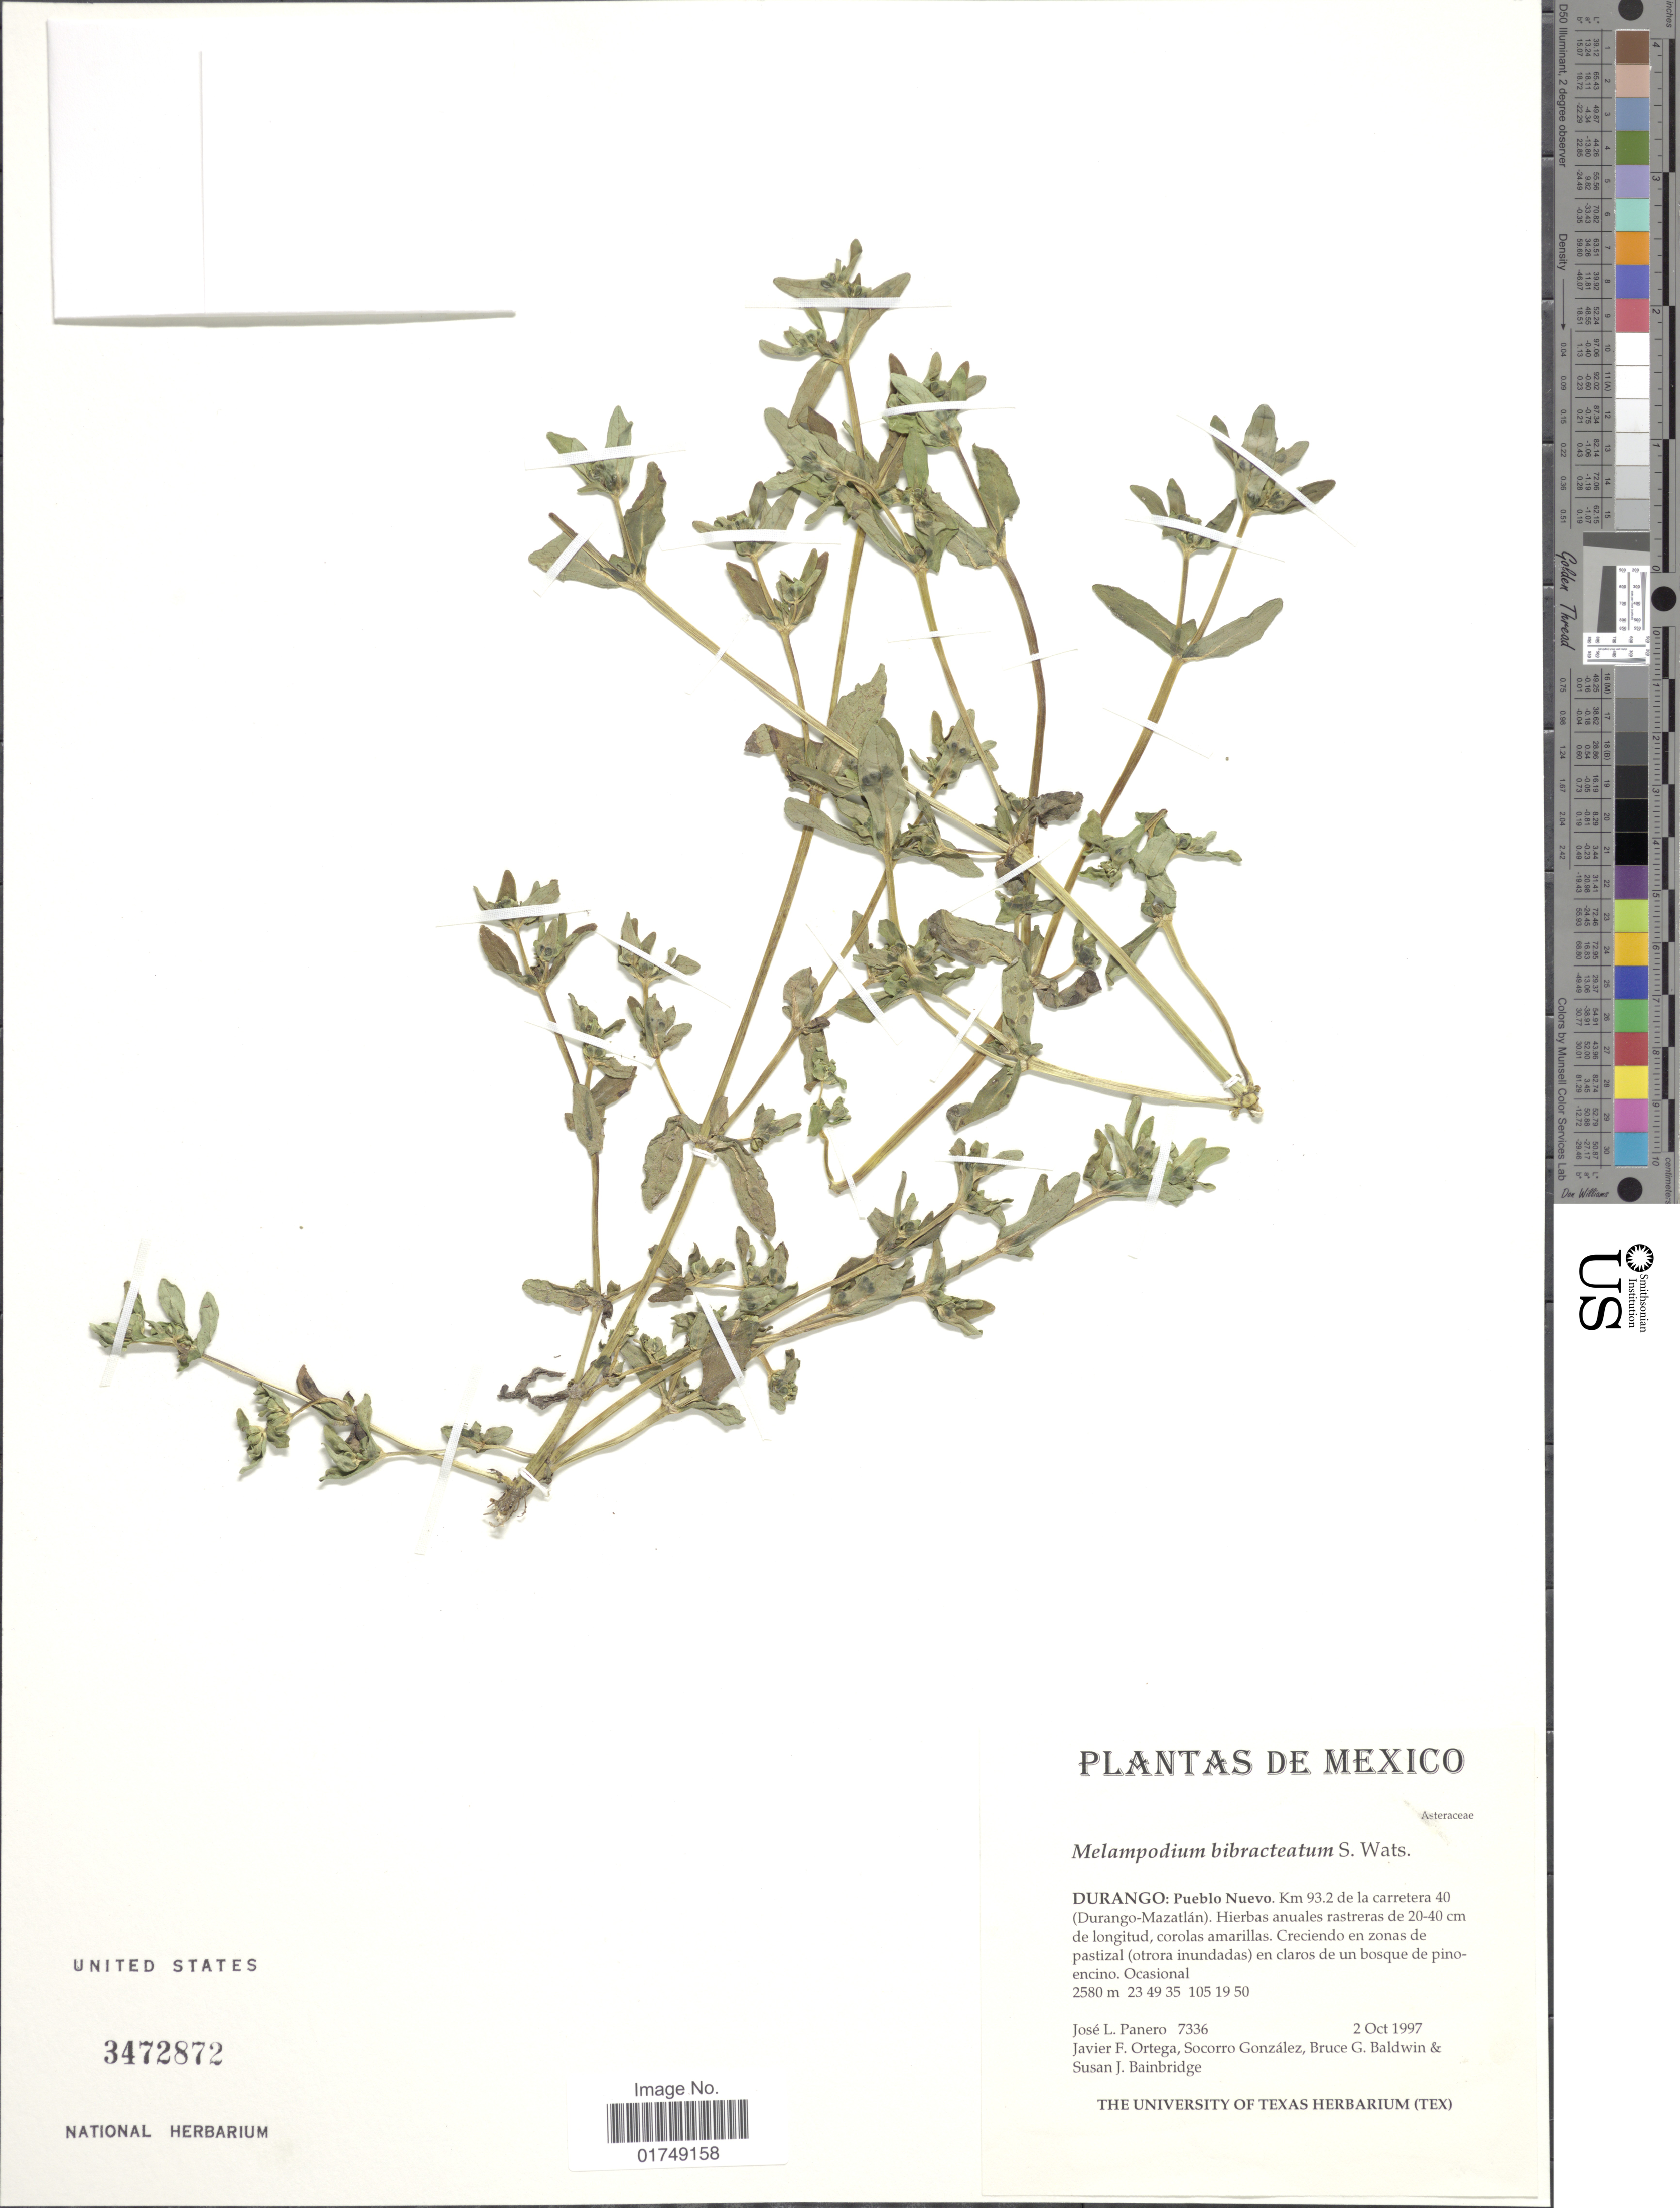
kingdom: Plantae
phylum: Tracheophyta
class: Magnoliopsida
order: Asterales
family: Asteraceae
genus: Melampodium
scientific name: Melampodium bibracteatum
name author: S. Watson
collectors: J. L. Panero, J. Ortega, S. González, B. Baldwin & S. Bainbridge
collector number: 7336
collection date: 1997-10-02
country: Mexico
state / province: Durango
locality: Pueblo Nuevo, km 93.2 de la carretera 40 (Durango-Mazatlan)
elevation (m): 2580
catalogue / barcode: US 3472872